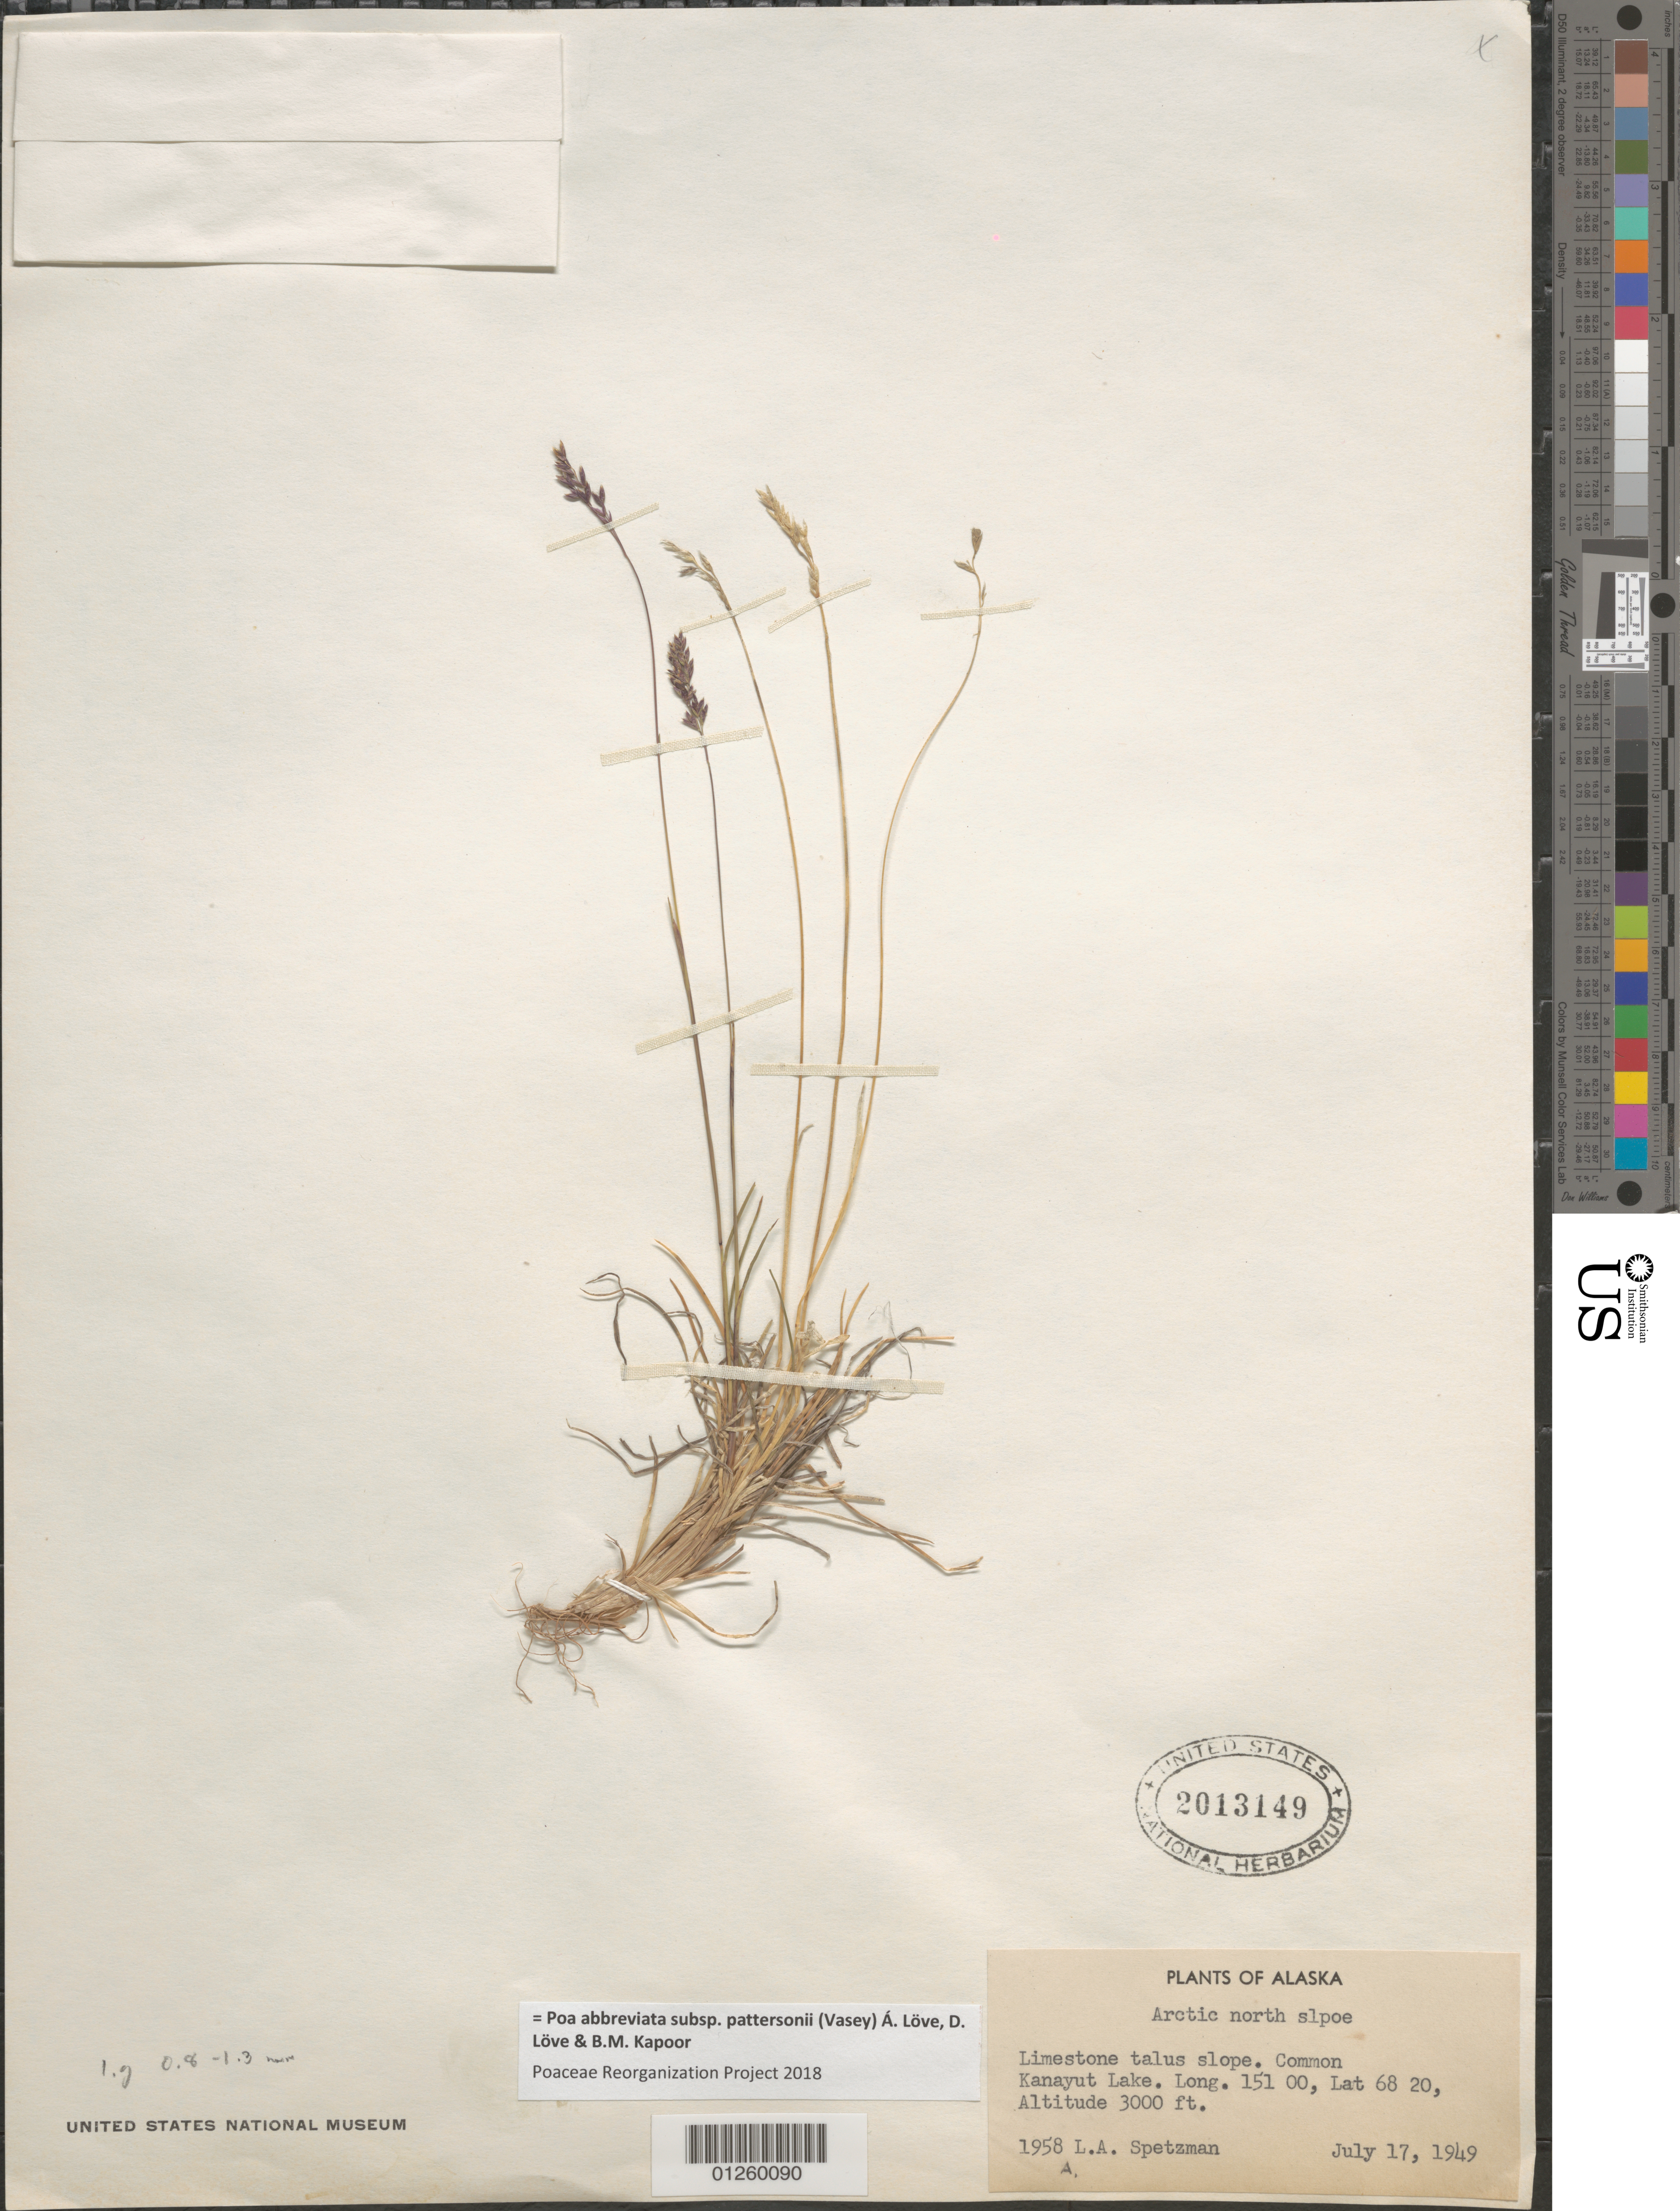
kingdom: Plantae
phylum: Tracheophyta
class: Liliopsida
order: Poales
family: Poaceae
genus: Poa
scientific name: Poa abbreviata subsp. pattersonii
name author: (Vasey) Á. Löve et al.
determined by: Poaceae Reorganization Project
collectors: L. Spetzman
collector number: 1958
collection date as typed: July 17, 1949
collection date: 1949-07-17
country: United States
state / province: Alaska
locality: Kanayut Lake.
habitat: Limestone talus slope.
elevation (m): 914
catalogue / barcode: US 2013149